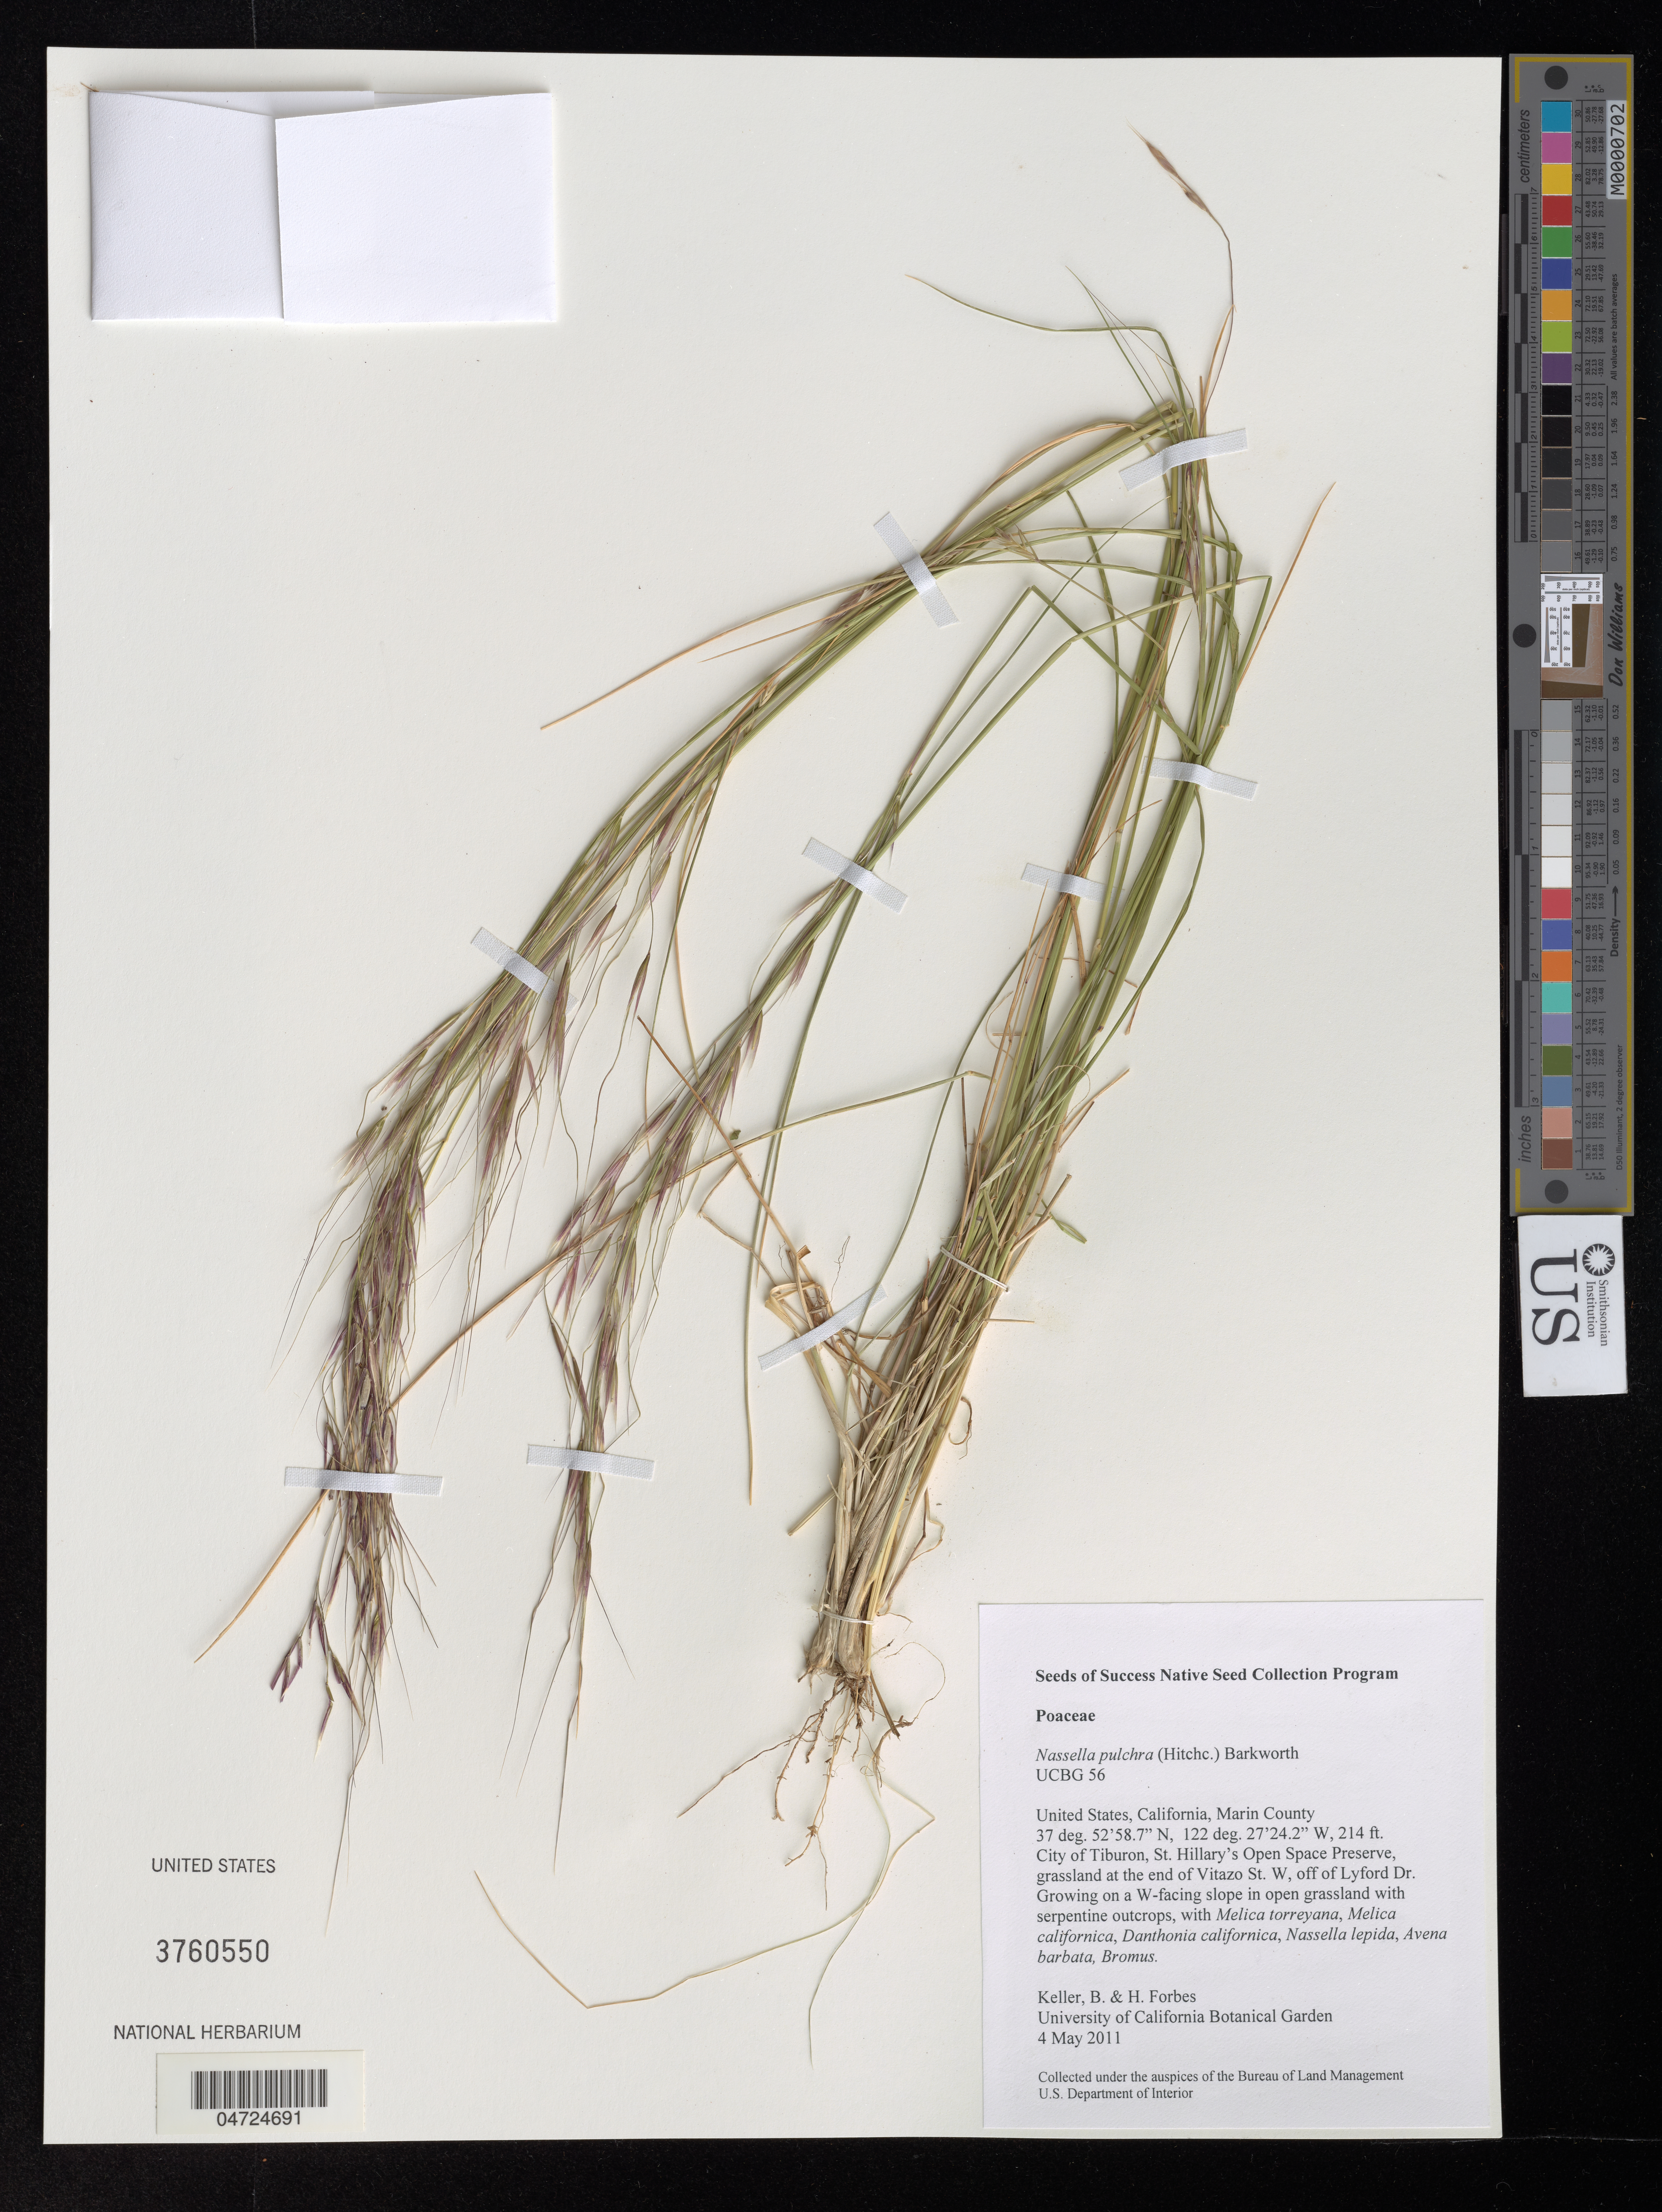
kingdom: Plantae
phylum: Tracheophyta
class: Liliopsida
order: Poales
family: Poaceae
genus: Nassella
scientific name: Nassella pulchra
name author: (Hitchc.) Barkworth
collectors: B. Keller & H. Forbes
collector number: UCBG 56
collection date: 2011-05-04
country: United States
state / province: California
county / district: Marin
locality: Marin County. City of Tiburon, St. Hillary's Open Space Preserve, grassland at the end of Vitazo St. W, off of Lyford Dr. Growing on a W-facing slope in open grassland.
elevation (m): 65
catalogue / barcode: US 3760550